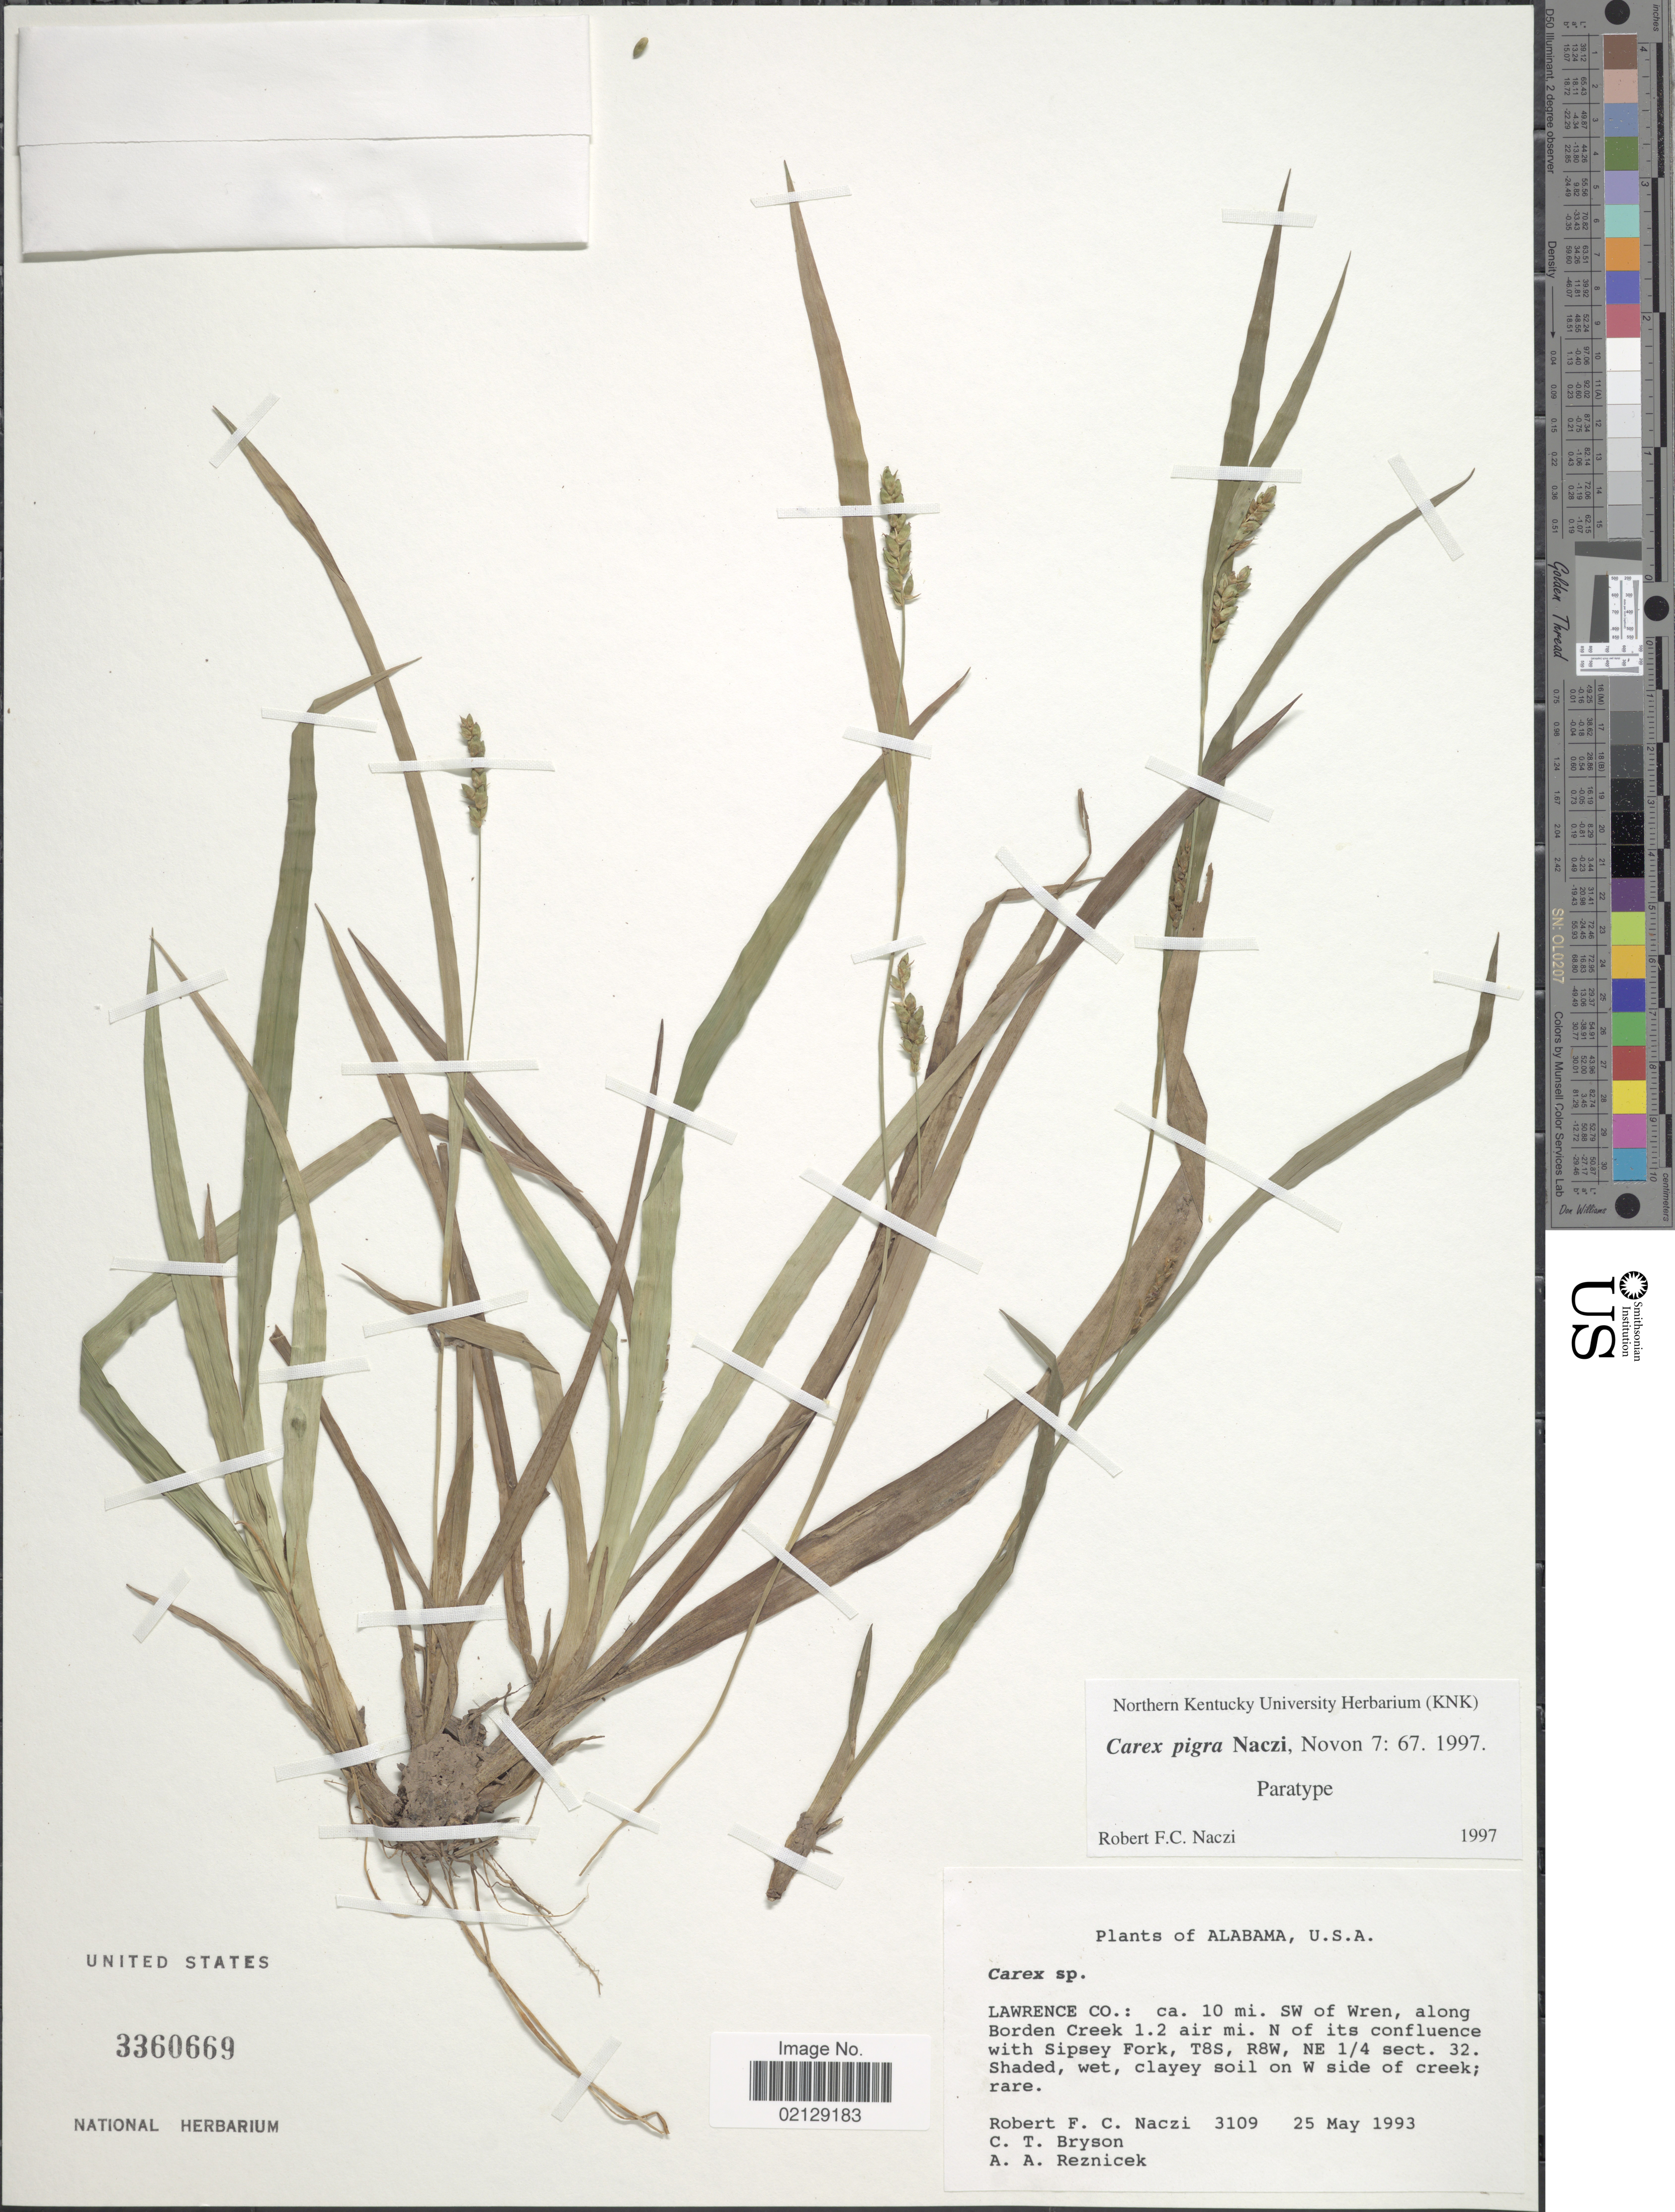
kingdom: Plantae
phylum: Tracheophyta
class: Liliopsida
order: Poales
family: Cyperaceae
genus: Carex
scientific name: Carex pigra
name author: Naczi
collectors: R. F. C. Naczi, C. Bryson & A. A. Reznicek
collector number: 3109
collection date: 1993-05-25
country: United States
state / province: Alabama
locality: Lawrence Co.: 10 mi. SW of Wren, along Borden Creek, 1.2 air mi. N of its confluence with Sipsey Fork, T8S,R R8W, NE ¼ sect. 32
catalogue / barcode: US 3360669